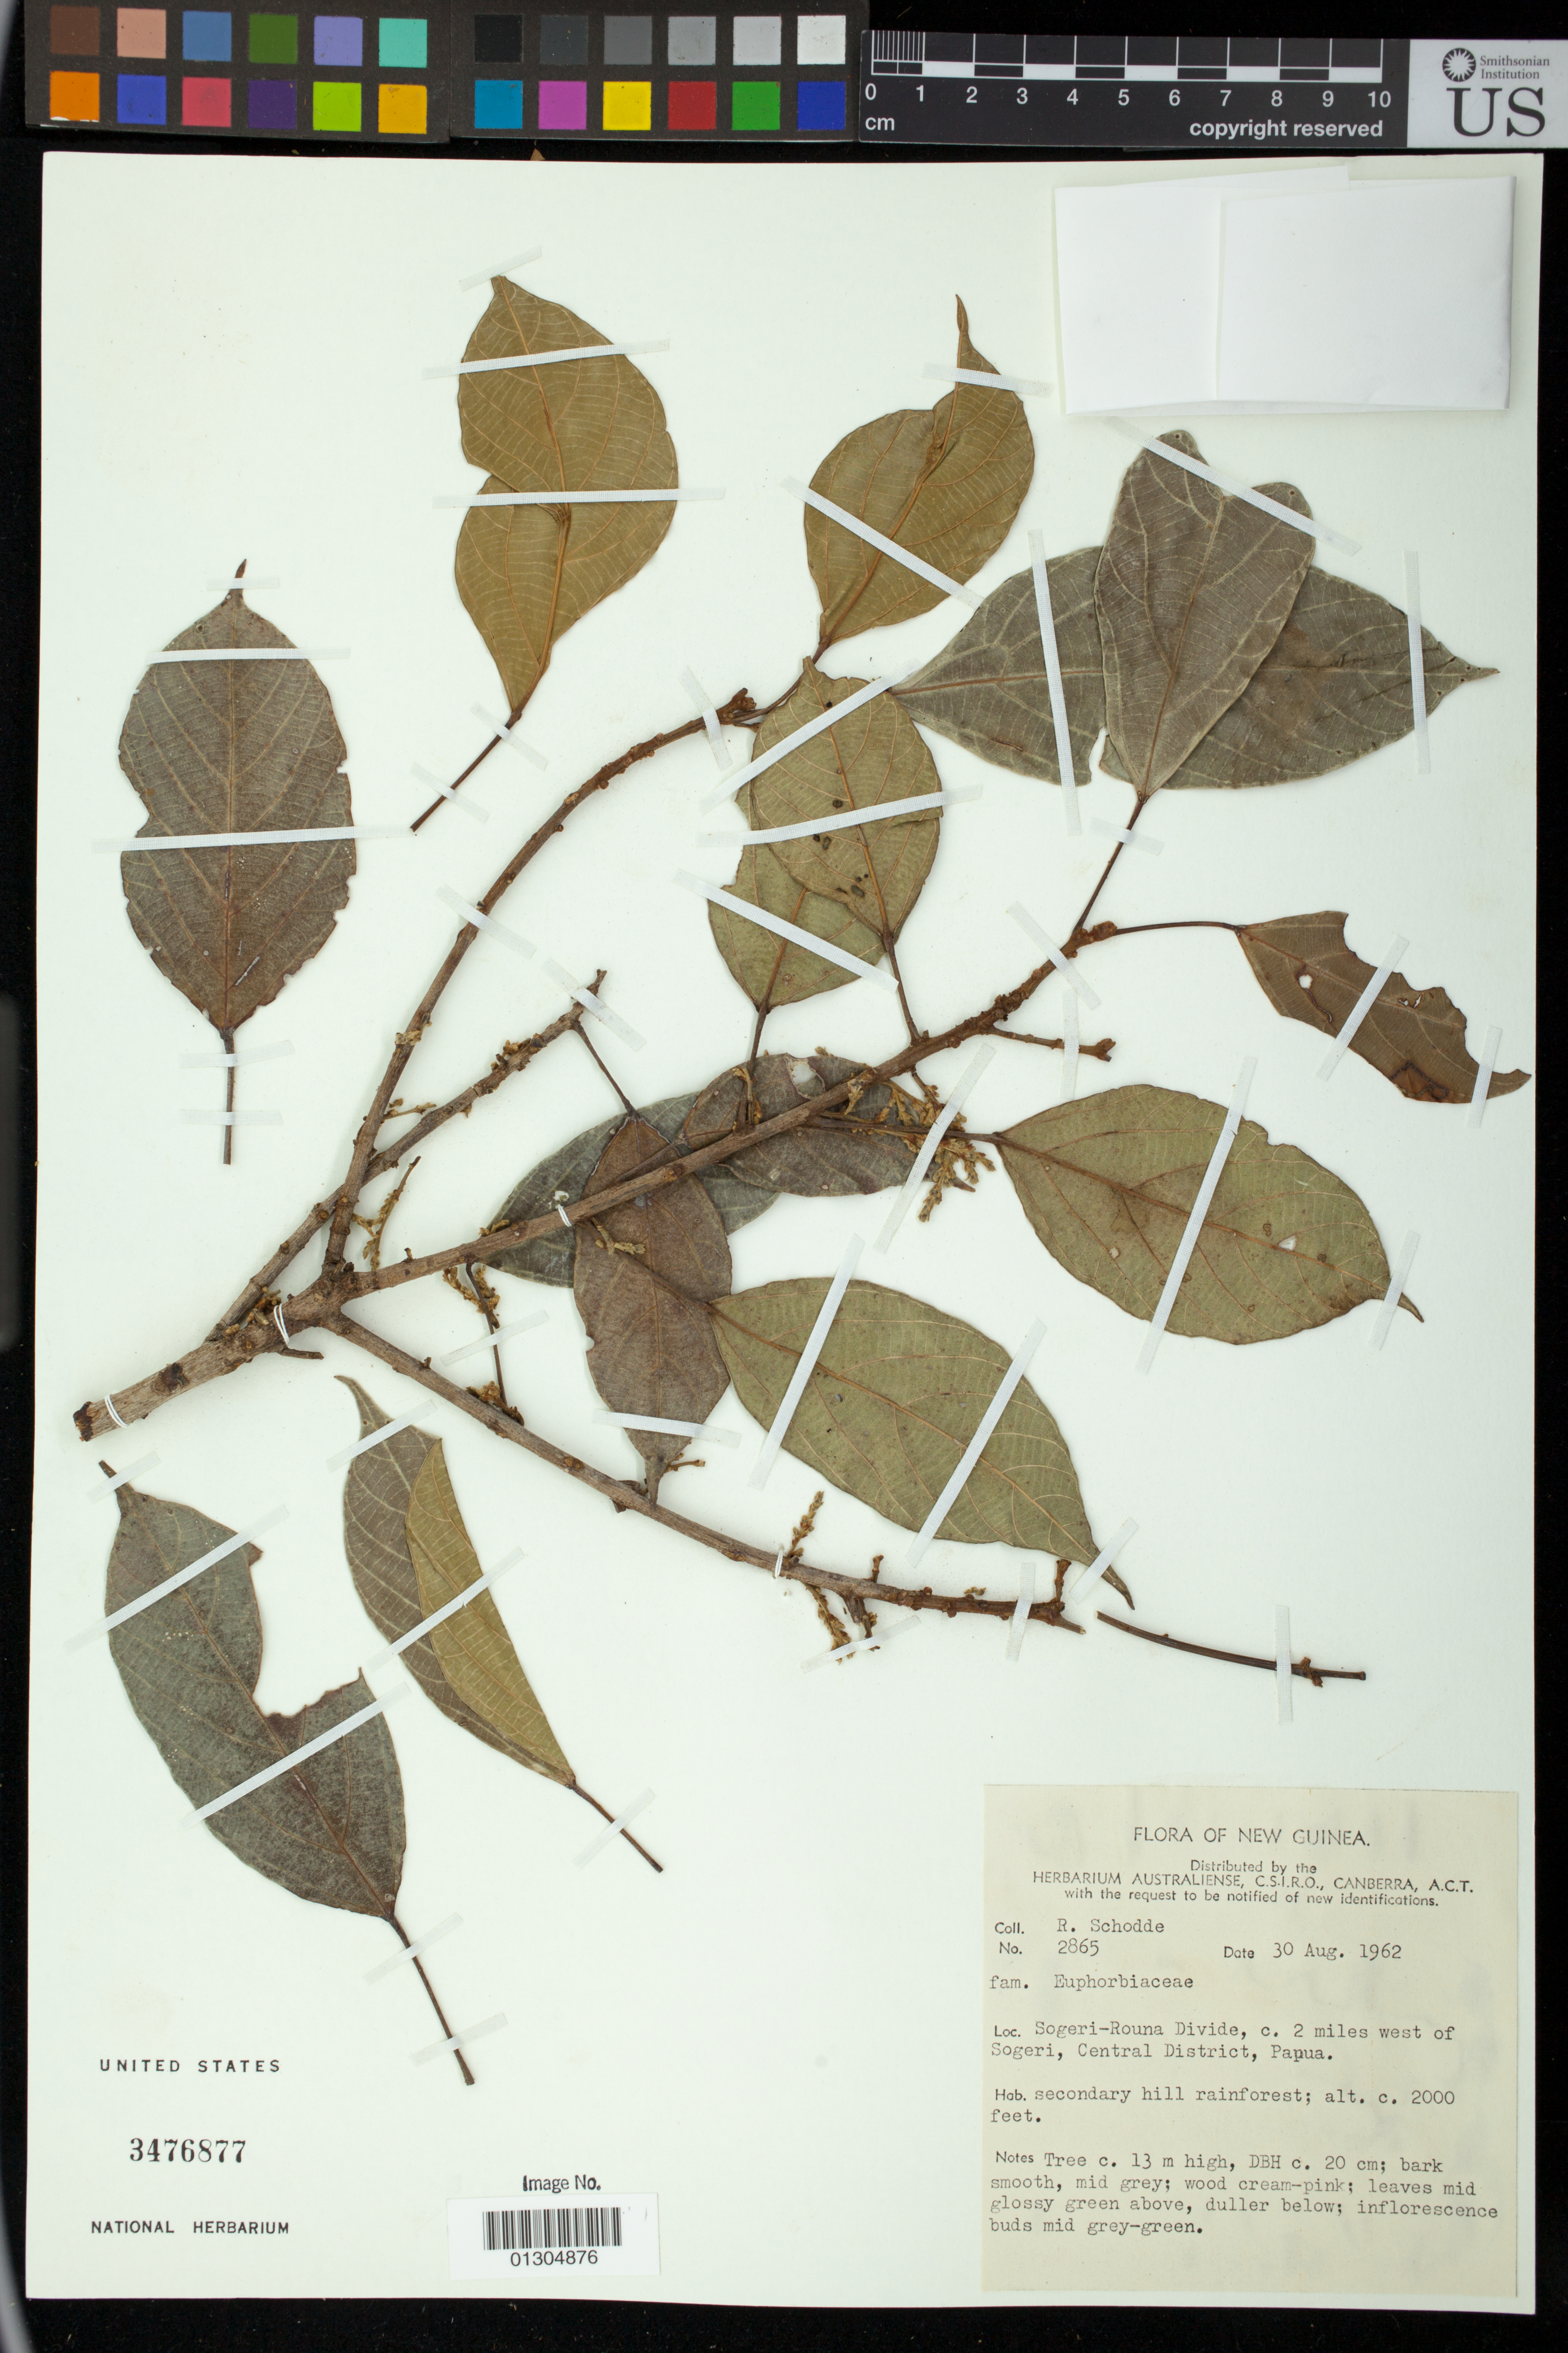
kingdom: Plantae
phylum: Tracheophyta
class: Magnoliopsida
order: Malpighiales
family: Euphorbiaceae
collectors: R. Schodde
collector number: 2865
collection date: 1962-08-30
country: Papua New Guinea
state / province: Central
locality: Sogeri-Rouna Divide, c. 2 miles west of Sogeri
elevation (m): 610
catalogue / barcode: US 3476877